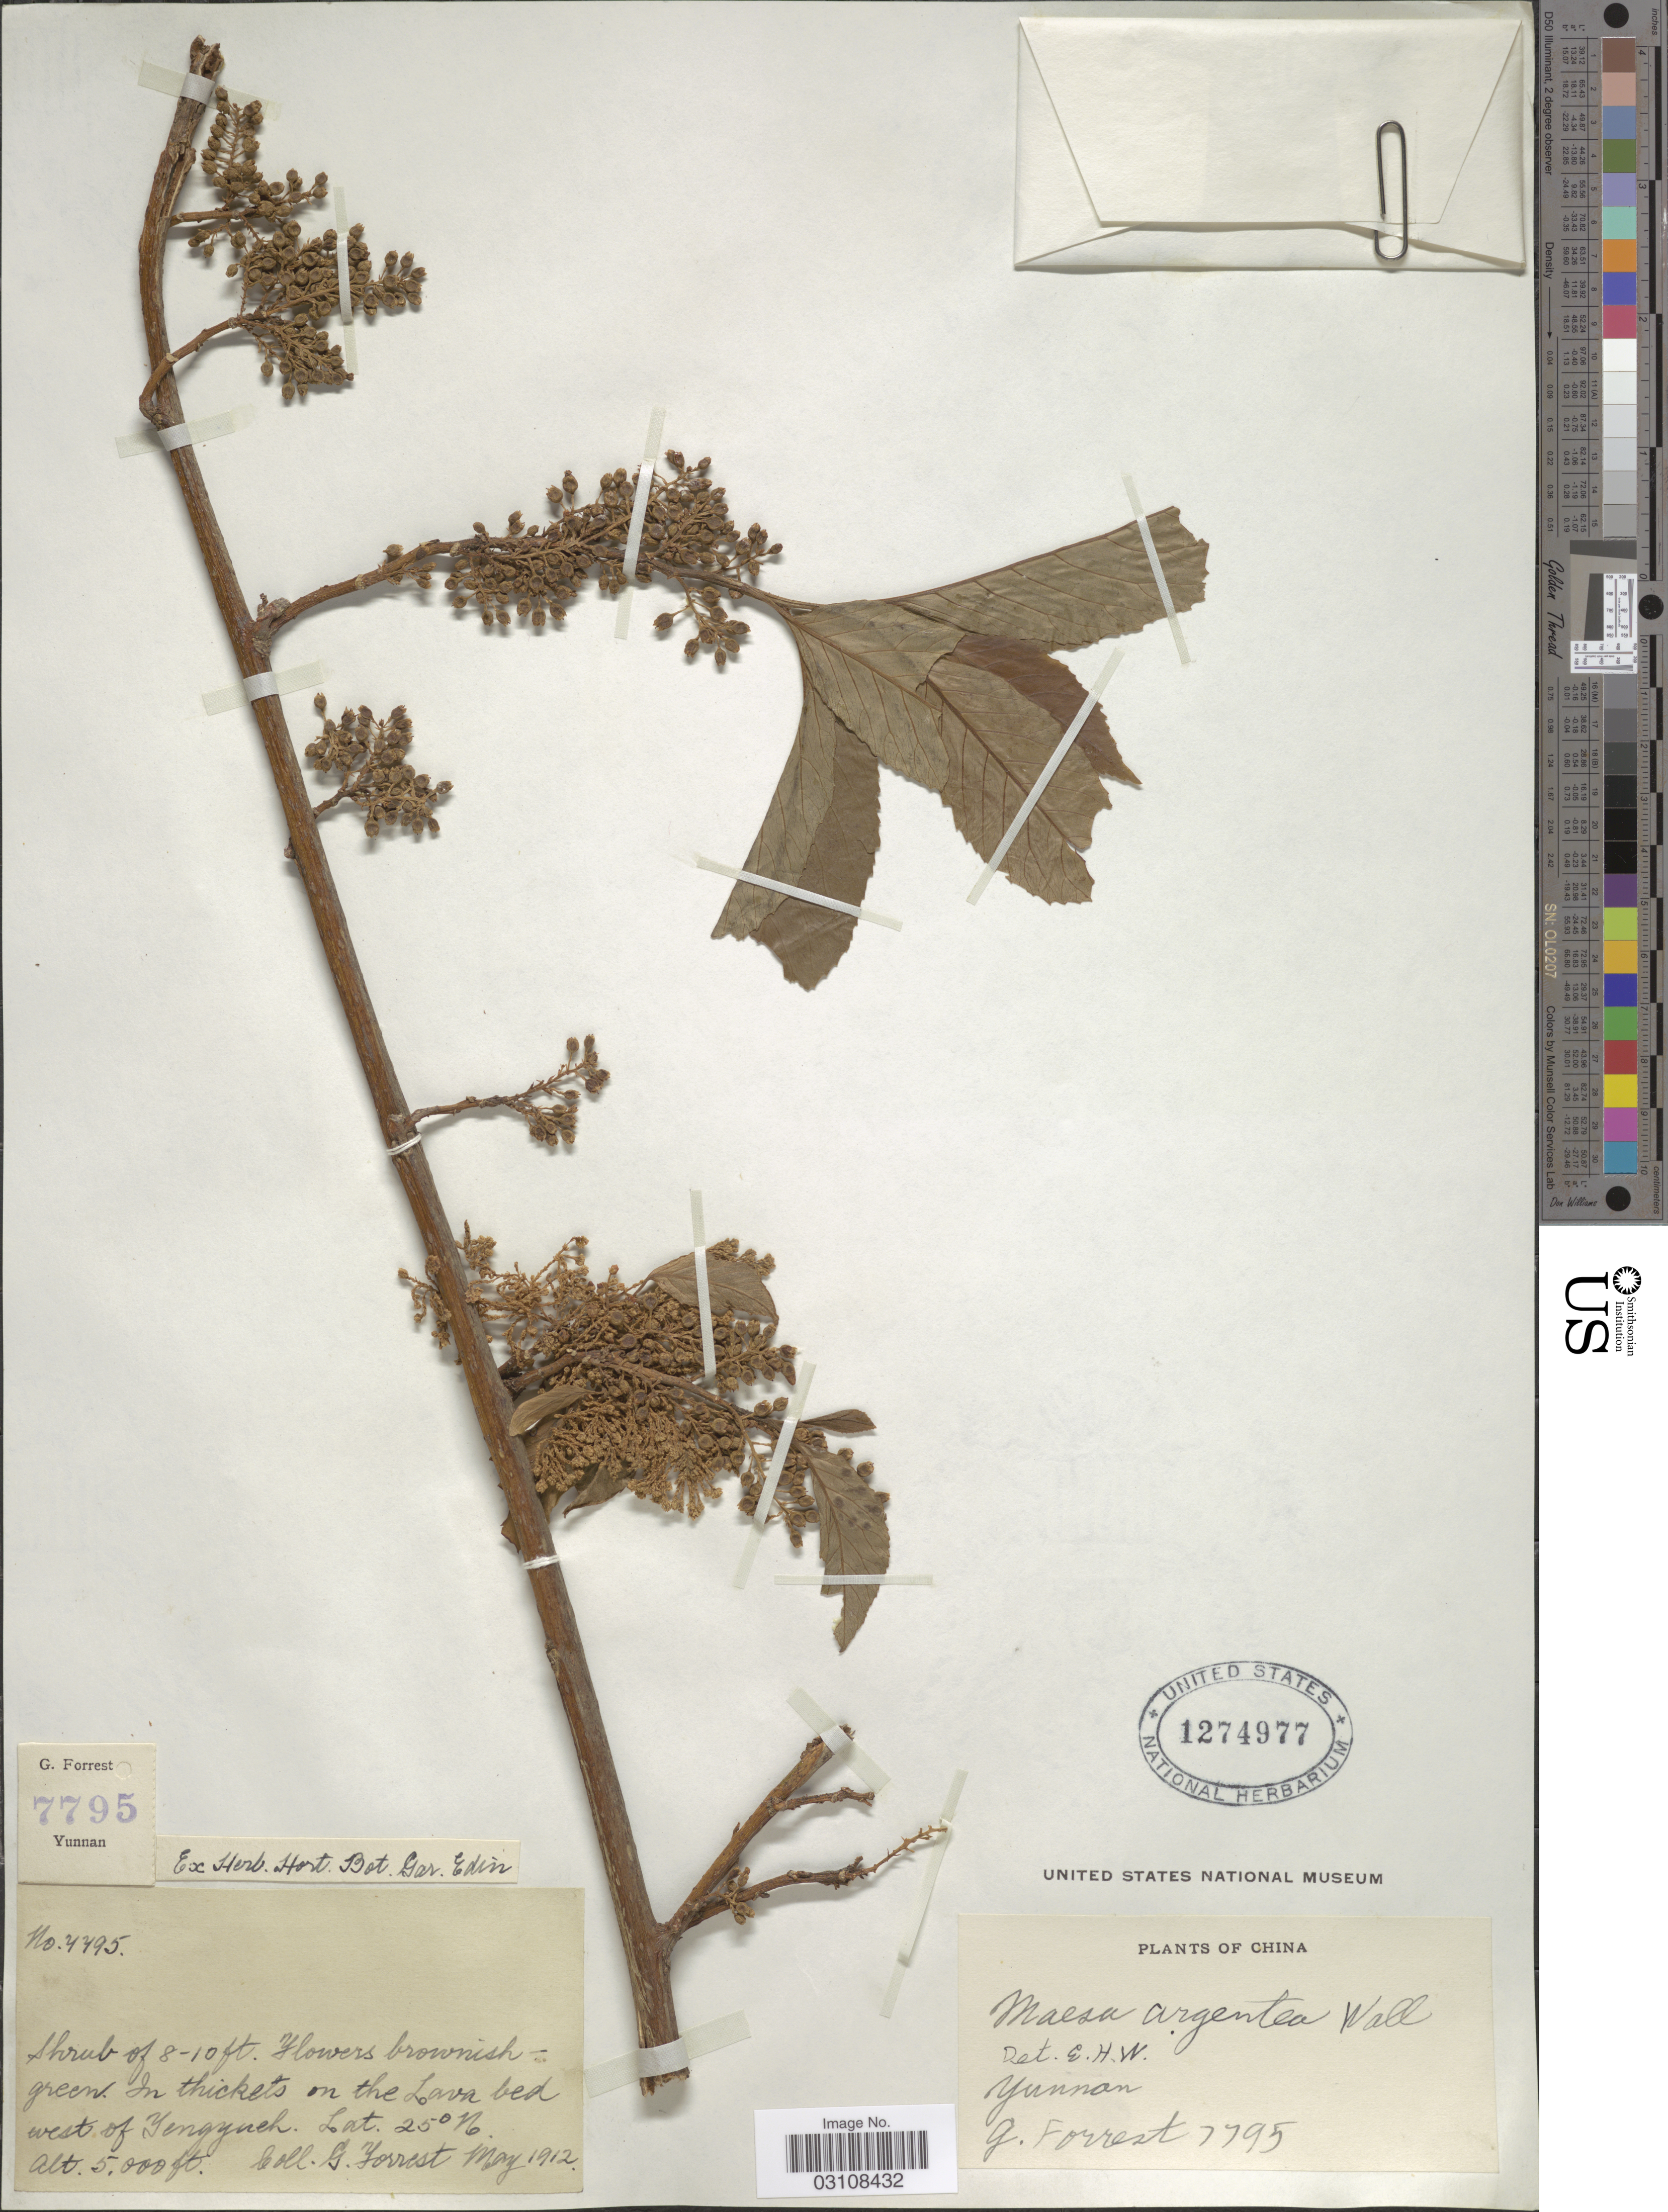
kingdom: Plantae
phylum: Tracheophyta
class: Magnoliopsida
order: Ericales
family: Primulaceae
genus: Maesa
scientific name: Maesa argentea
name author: Wall.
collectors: G. Forrest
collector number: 7795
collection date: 1912-05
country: China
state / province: Yunnan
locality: In thickets on the Lava bed west of Yengyueh.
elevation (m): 1524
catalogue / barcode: US 1274977